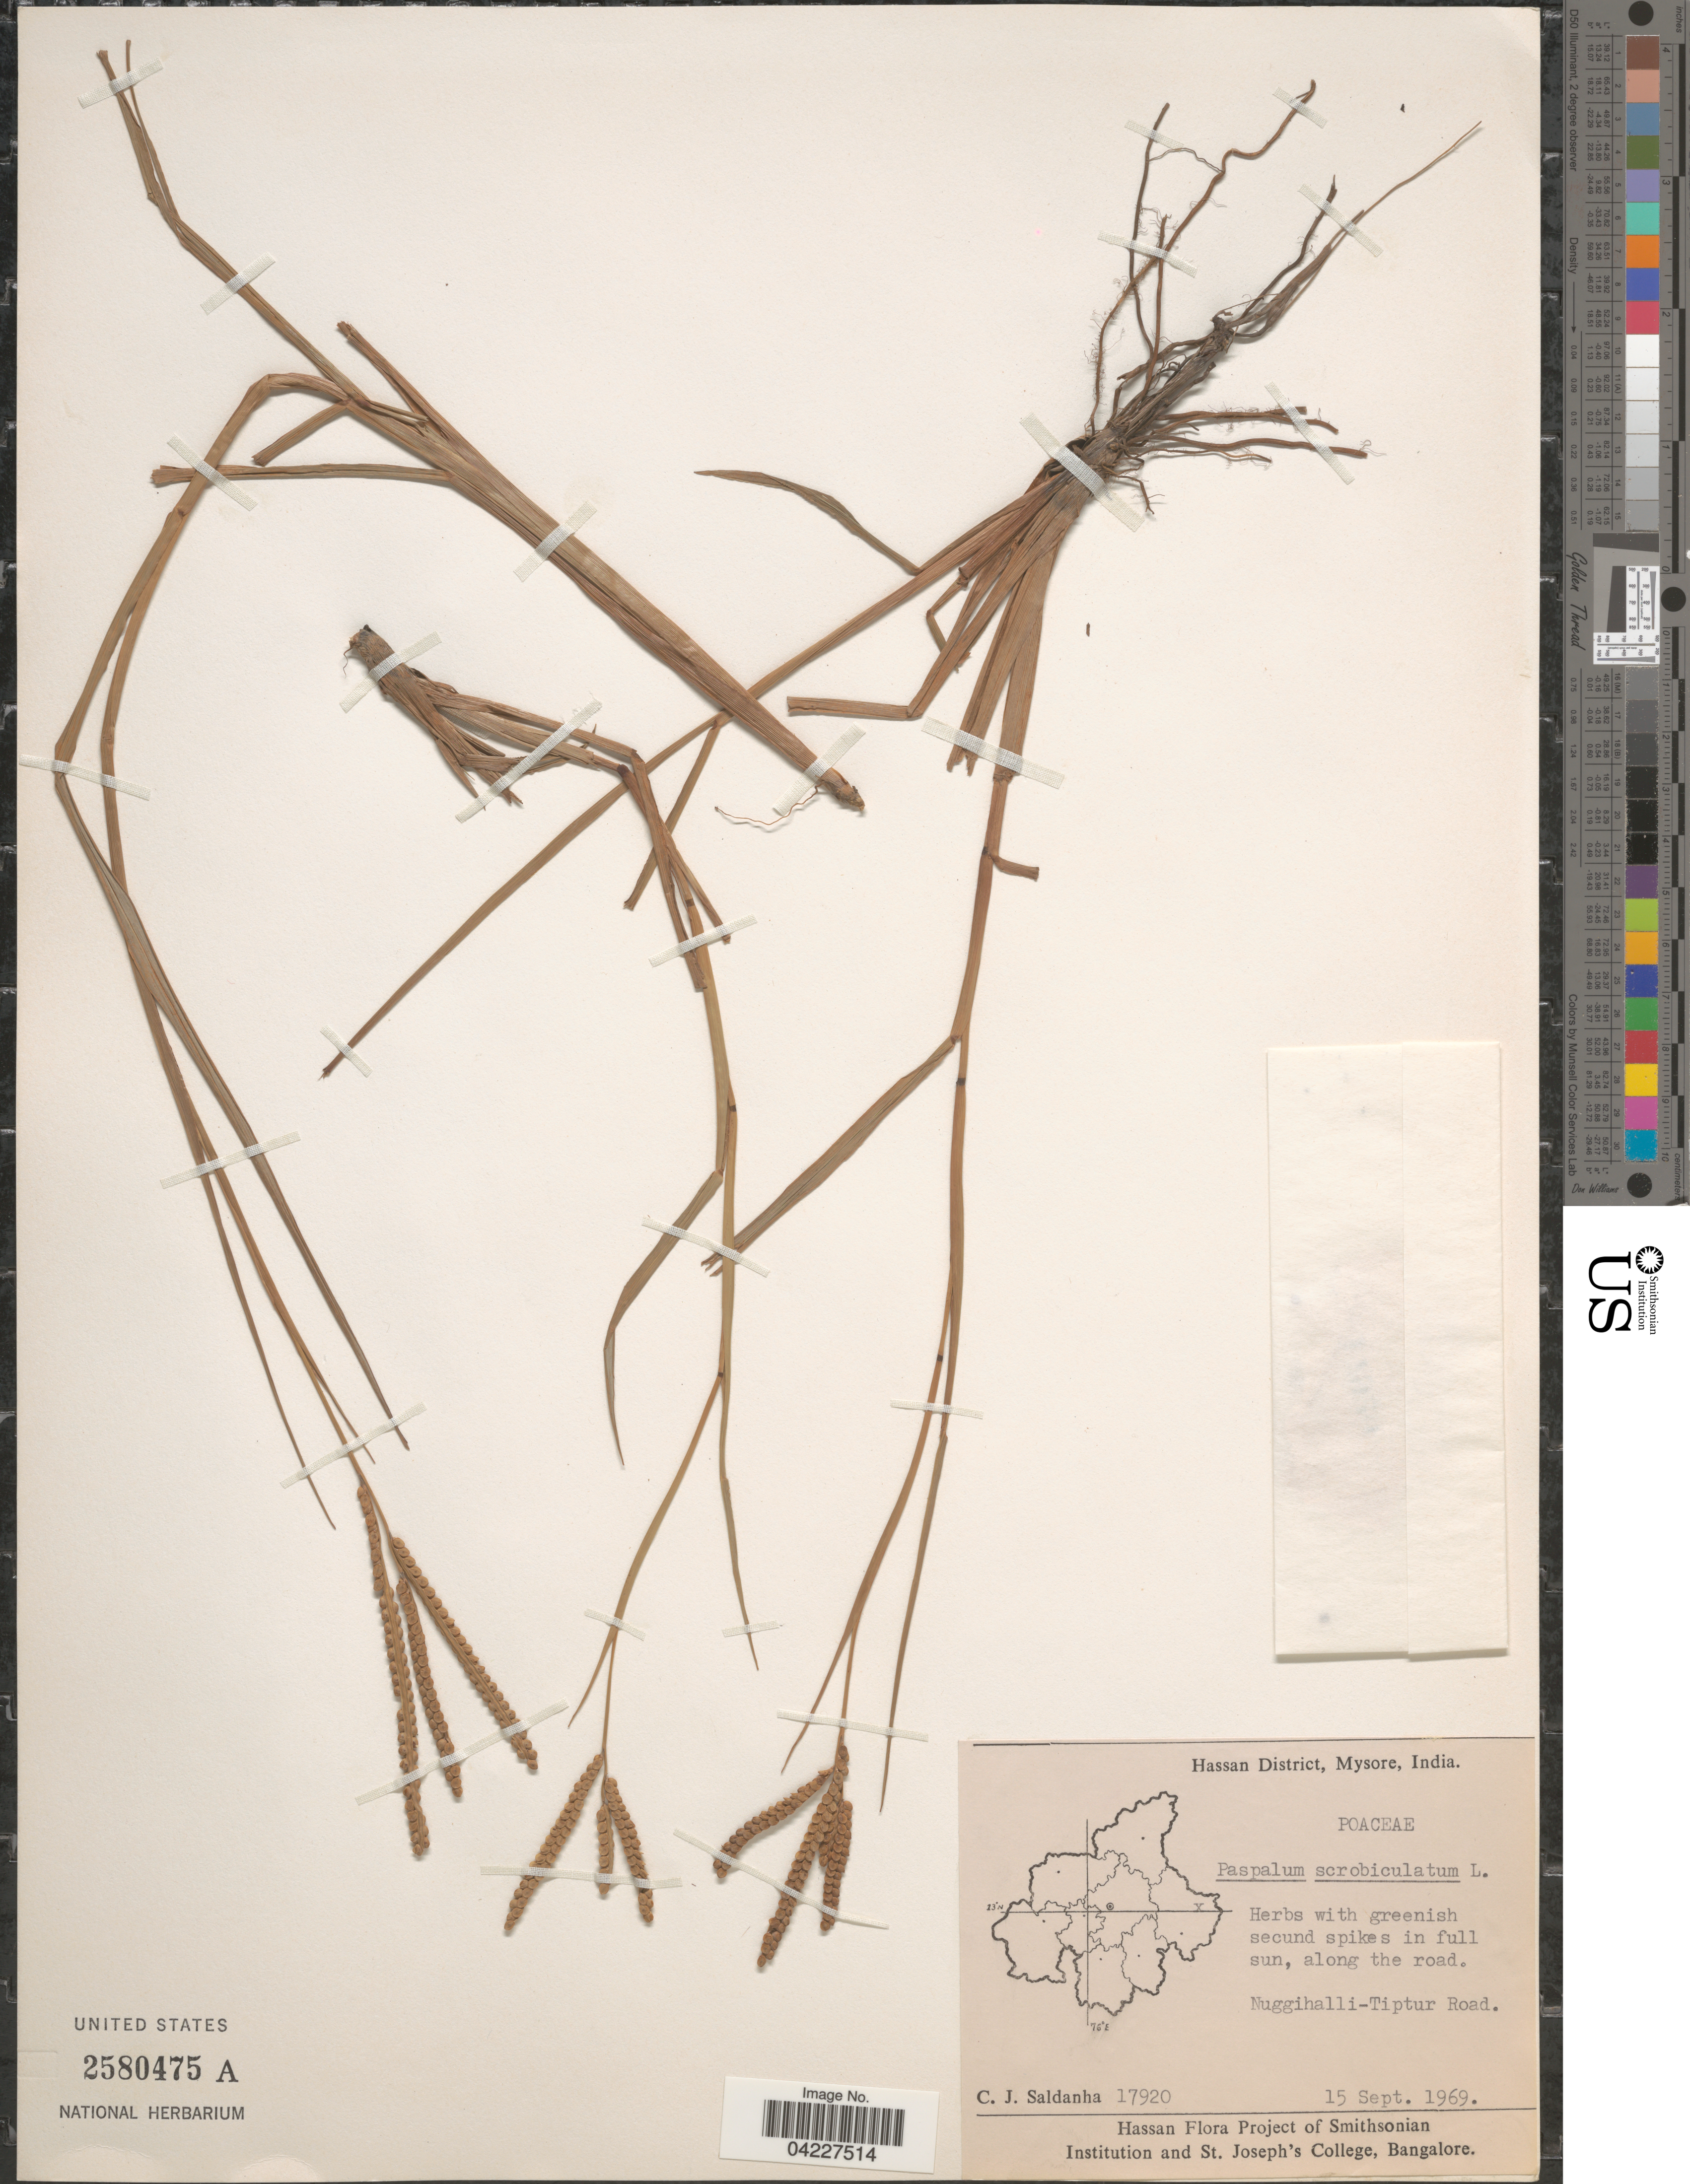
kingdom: Plantae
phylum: Tracheophyta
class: Liliopsida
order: Poales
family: Poaceae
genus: Paspalum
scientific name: Paspalum scrobiculatum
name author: L.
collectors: C. J. Saldanha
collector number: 17920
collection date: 1969-09-15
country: India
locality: Hassan District, Mysore. Nuggihalli-Tiptur Road.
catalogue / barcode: US 2580475A